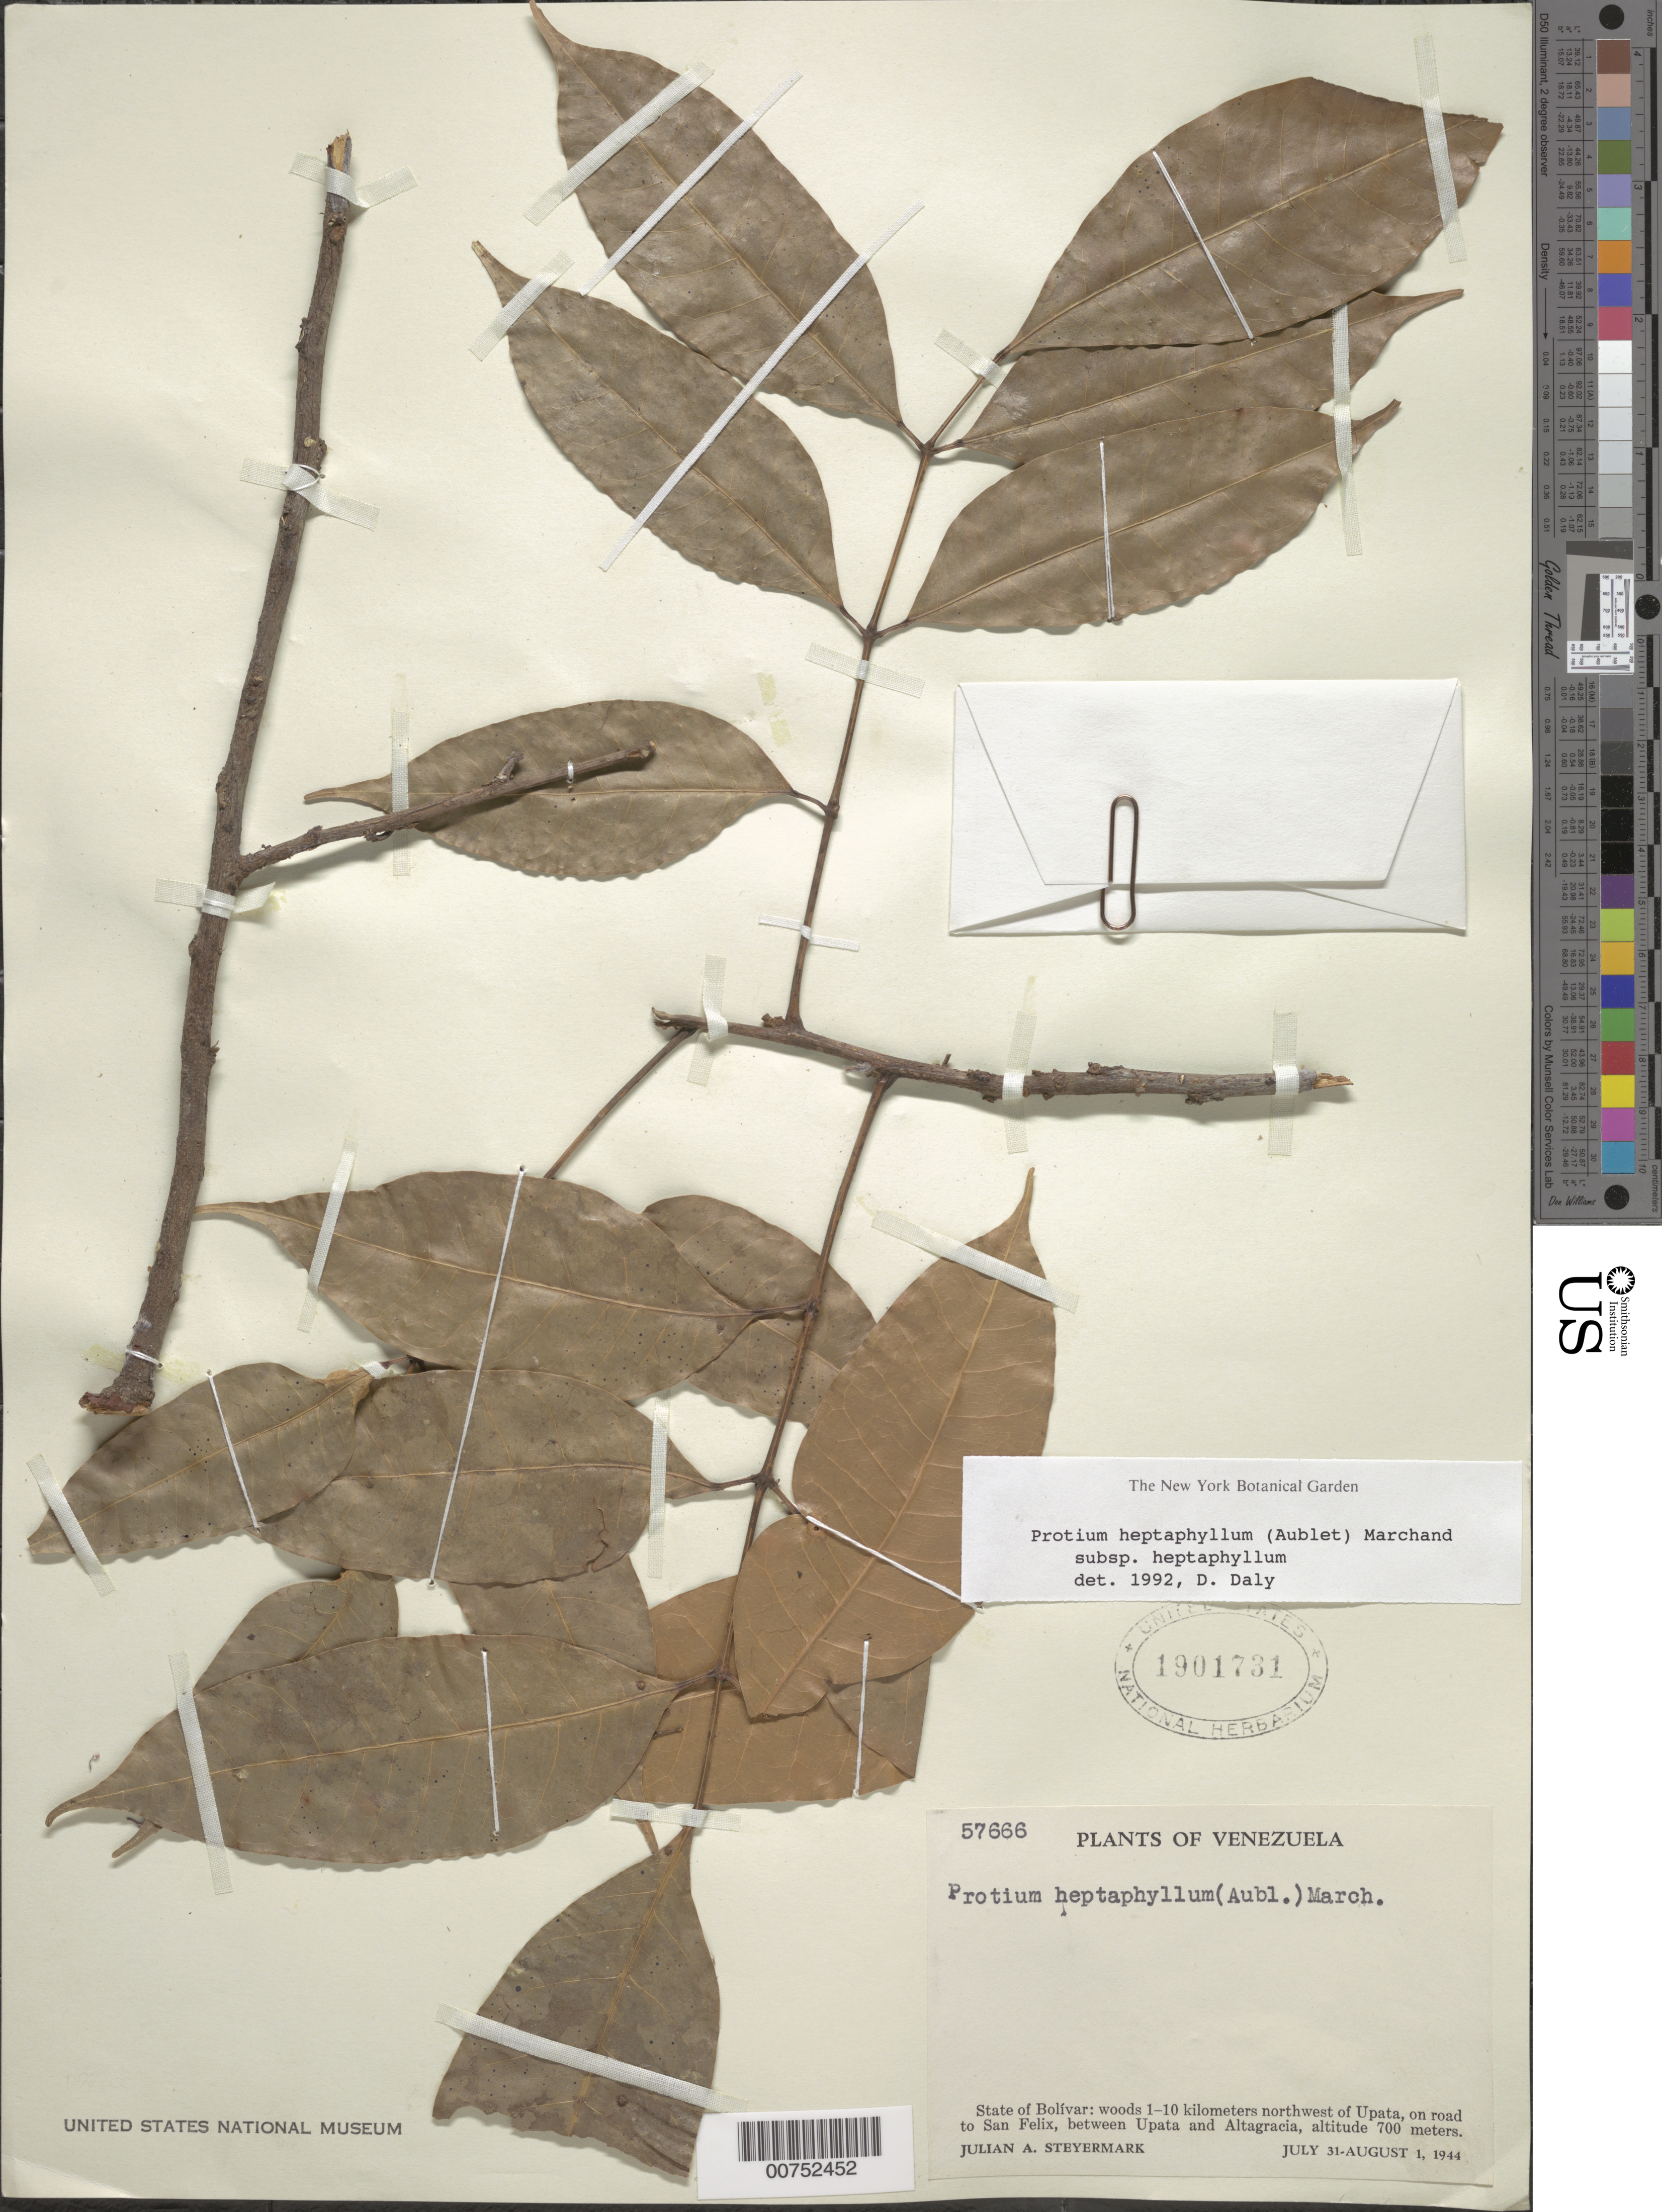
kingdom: Plantae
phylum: Tracheophyta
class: Magnoliopsida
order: Sapindales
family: Burseraceae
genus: Protium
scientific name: Protium heptaphyllum subsp. heptaphyllum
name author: (Aubl.) Marchand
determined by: Daly, D. C.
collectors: J. Steyermark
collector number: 57666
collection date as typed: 31-Jul-44 to 1-Aug-44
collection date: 1944-07-31/1944-08-01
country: Venezuela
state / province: Bolívar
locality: Upata, 1-10 km NW of on road to San Felix, between Upata and Altagracia; Rio Upata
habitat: Woods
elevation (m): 700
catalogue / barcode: US 1901731